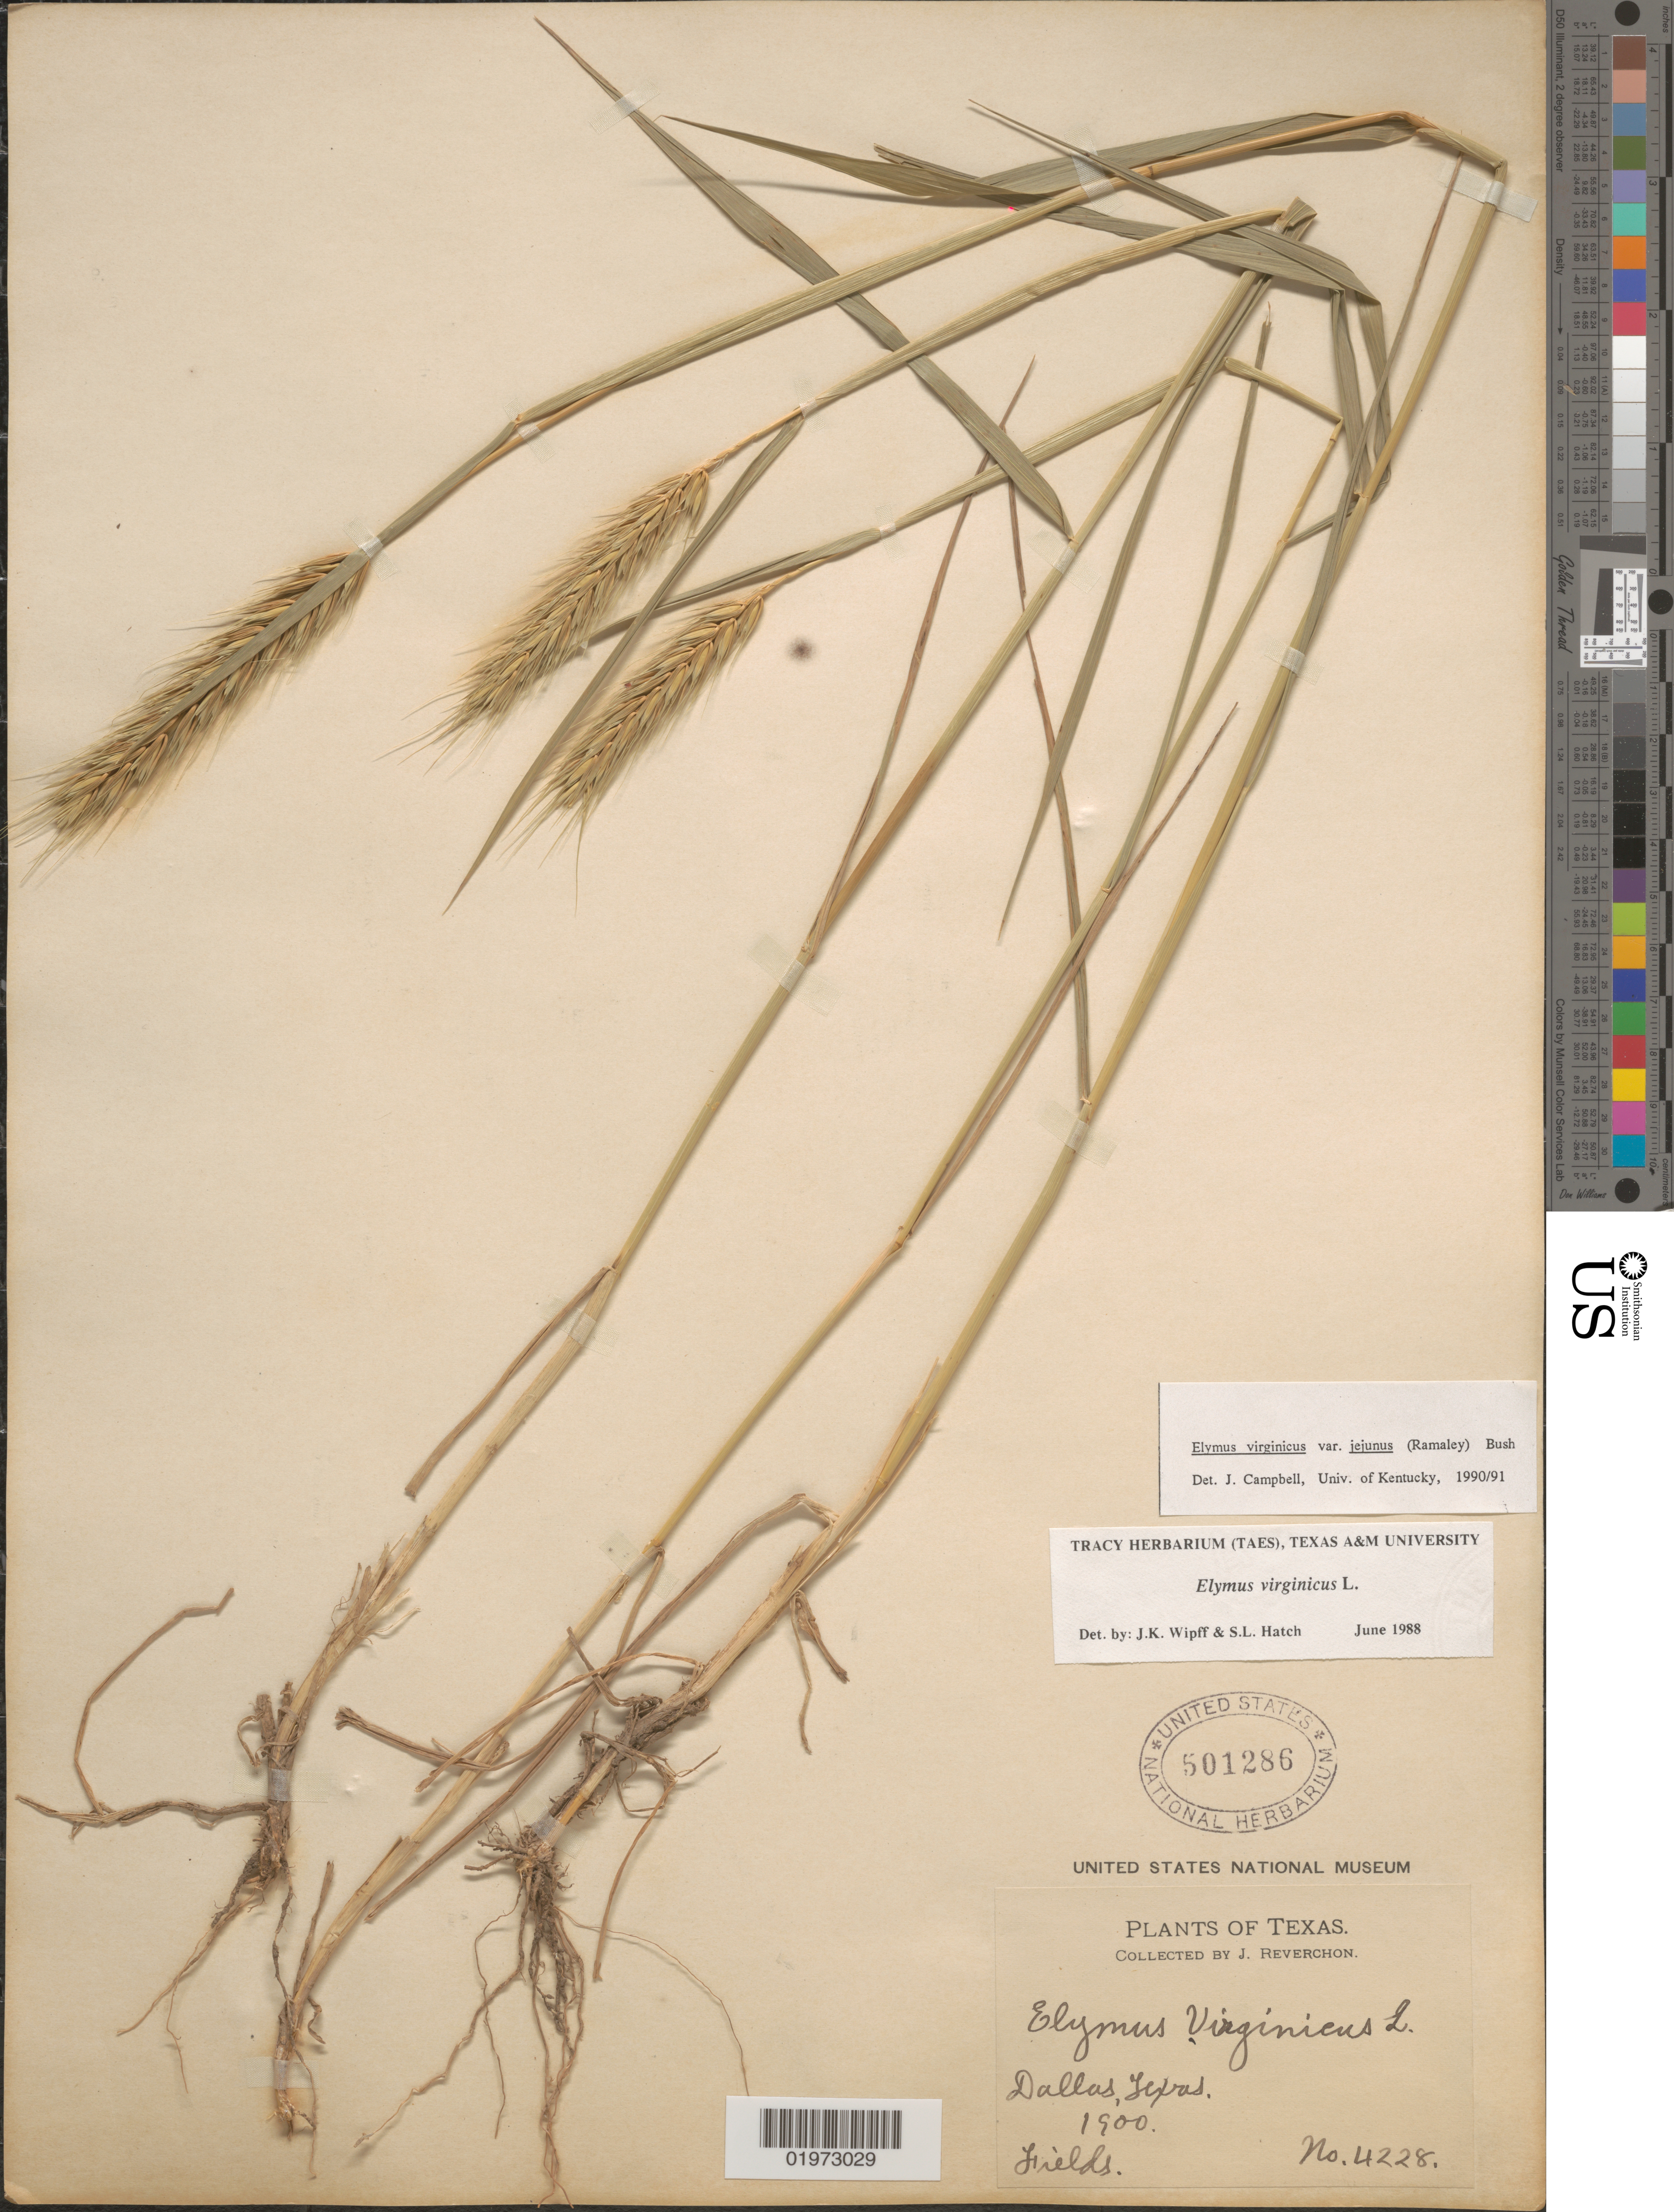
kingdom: Plantae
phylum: Tracheophyta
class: Liliopsida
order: Poales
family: Poaceae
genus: Elymus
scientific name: Elymus virginicus var. virginicus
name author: L.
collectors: J. Reverchon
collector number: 4228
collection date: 1900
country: United States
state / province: Texas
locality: Dallas. Fields.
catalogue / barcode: US 501286